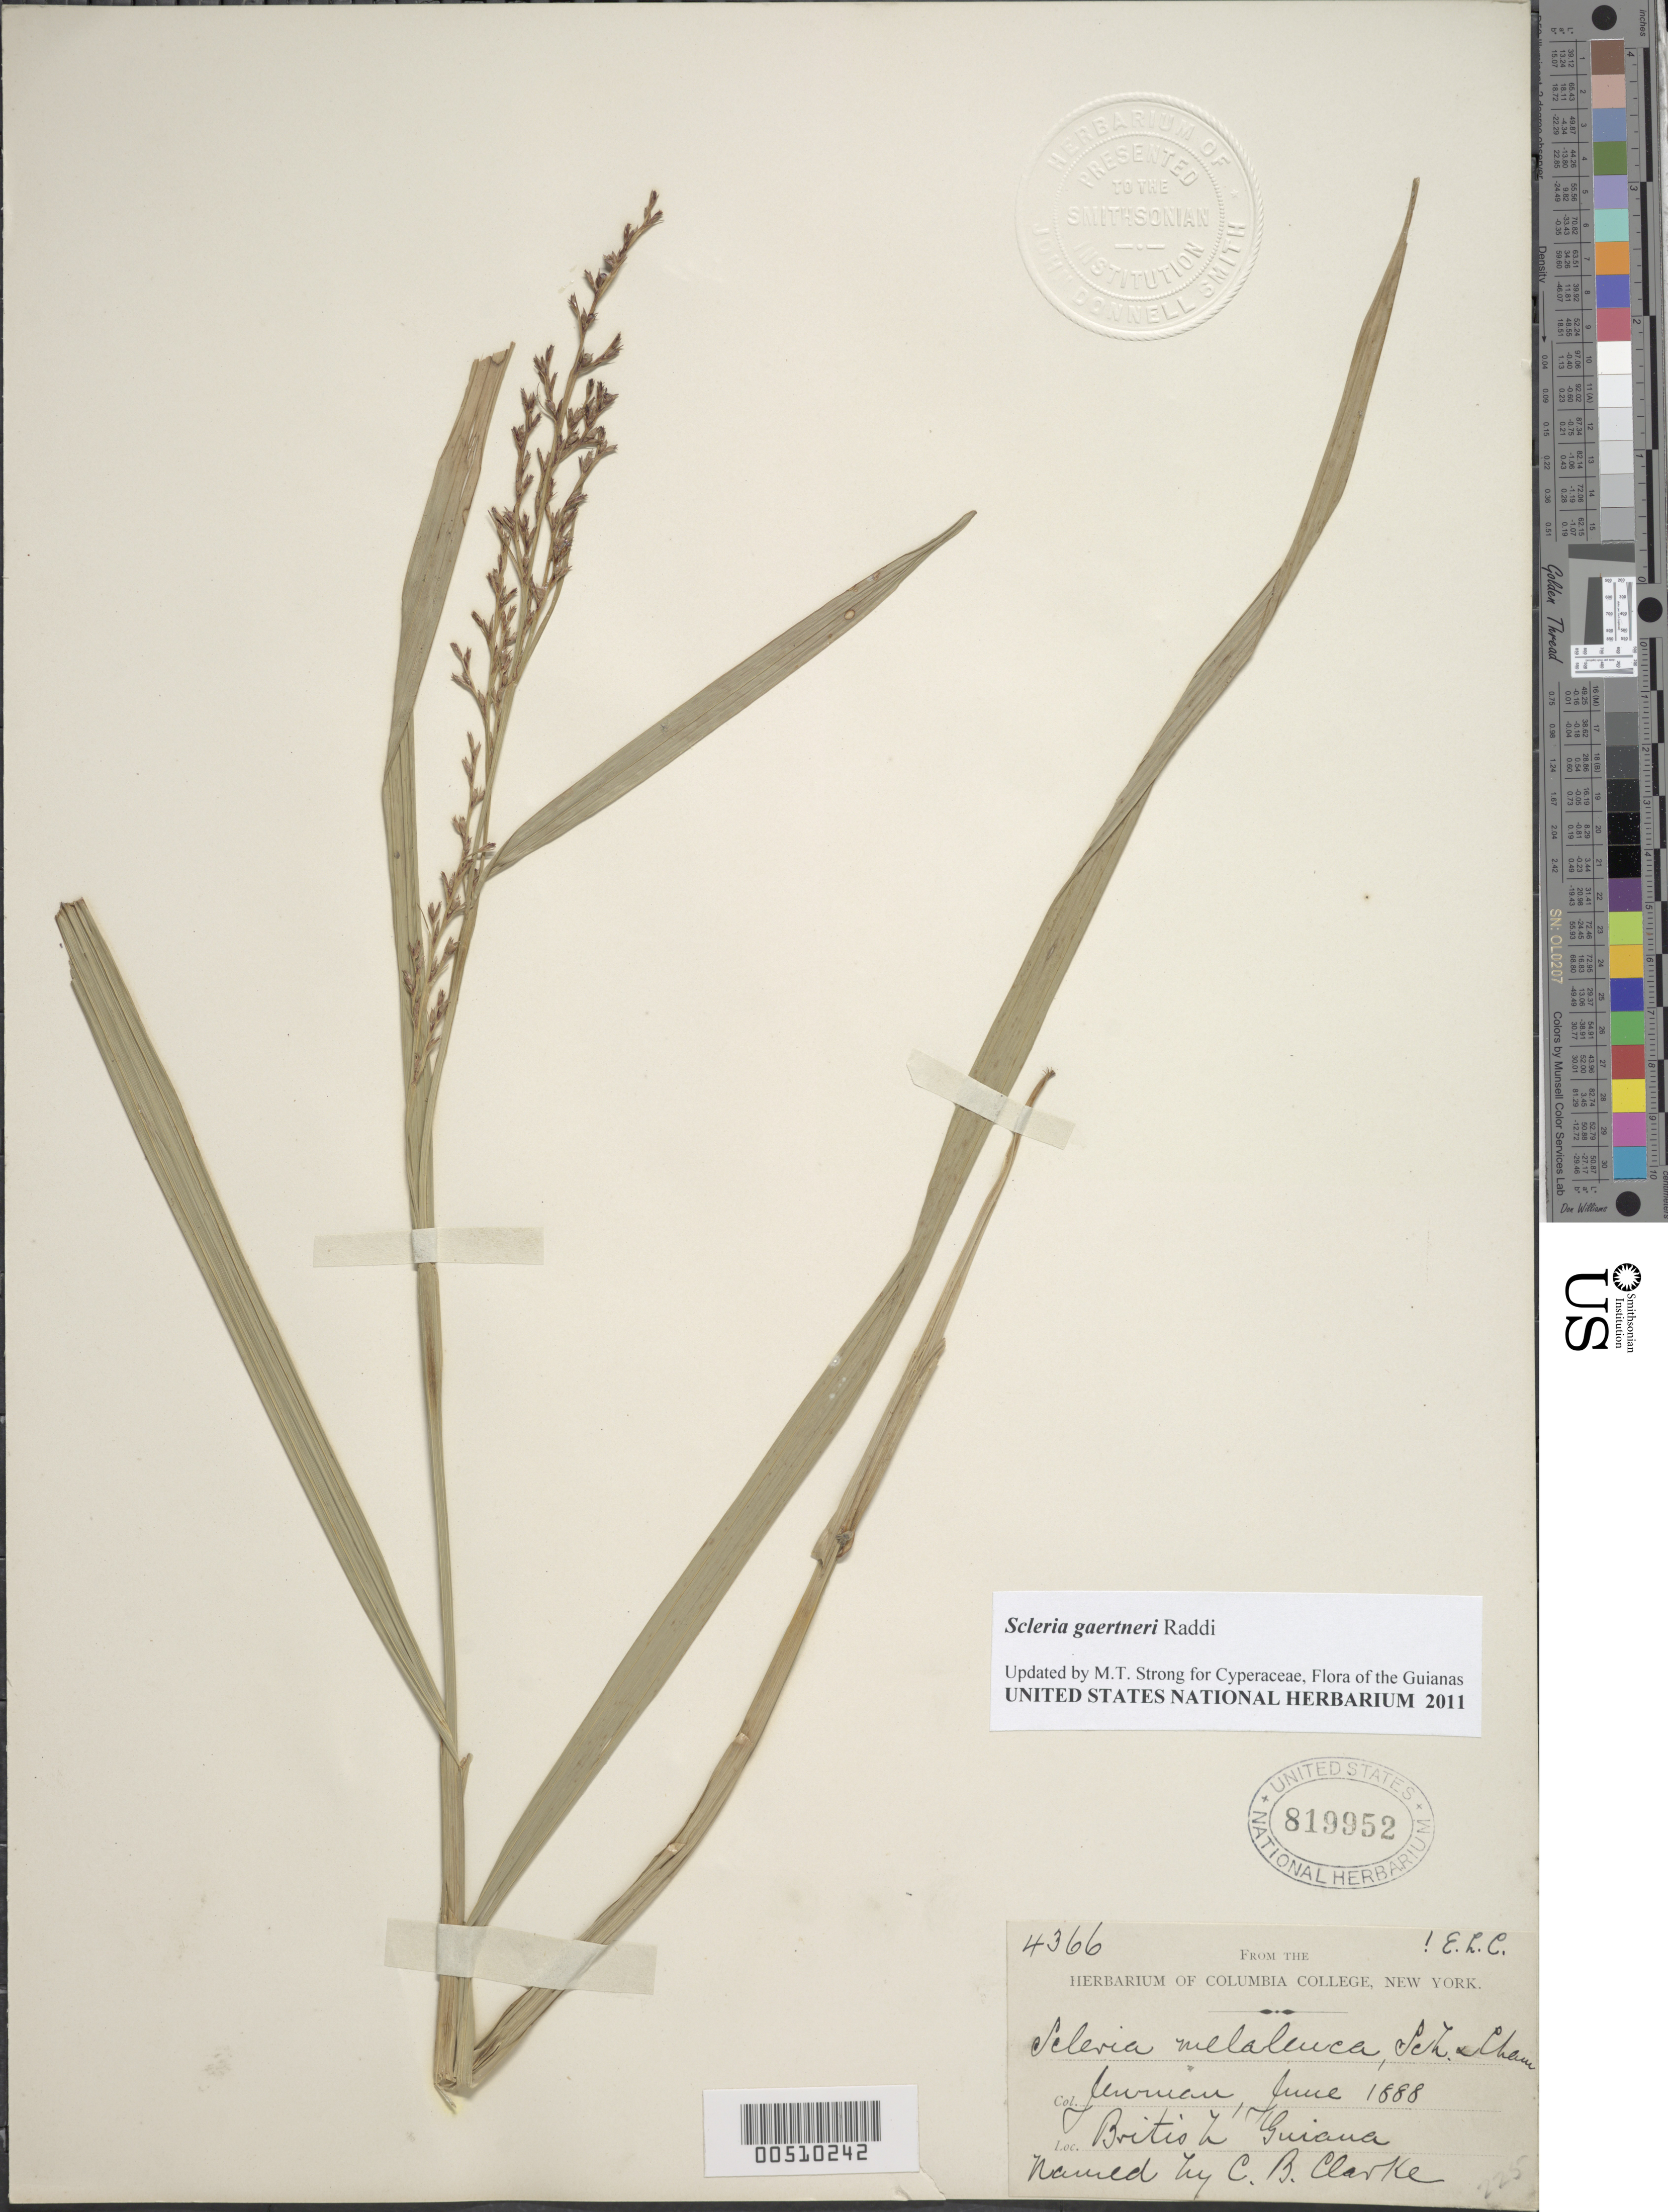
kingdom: Plantae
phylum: Tracheophyta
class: Liliopsida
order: Poales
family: Cyperaceae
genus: Scleria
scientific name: Scleria gaertneri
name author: Raddi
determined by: Strong, Mark T., (BOT), Smithsonian Institution - National Museum of Natural History (UNITED STATES)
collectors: G. S. Jenman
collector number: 4366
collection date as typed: Jun 1888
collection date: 1888-06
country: Guyana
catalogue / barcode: US 819952